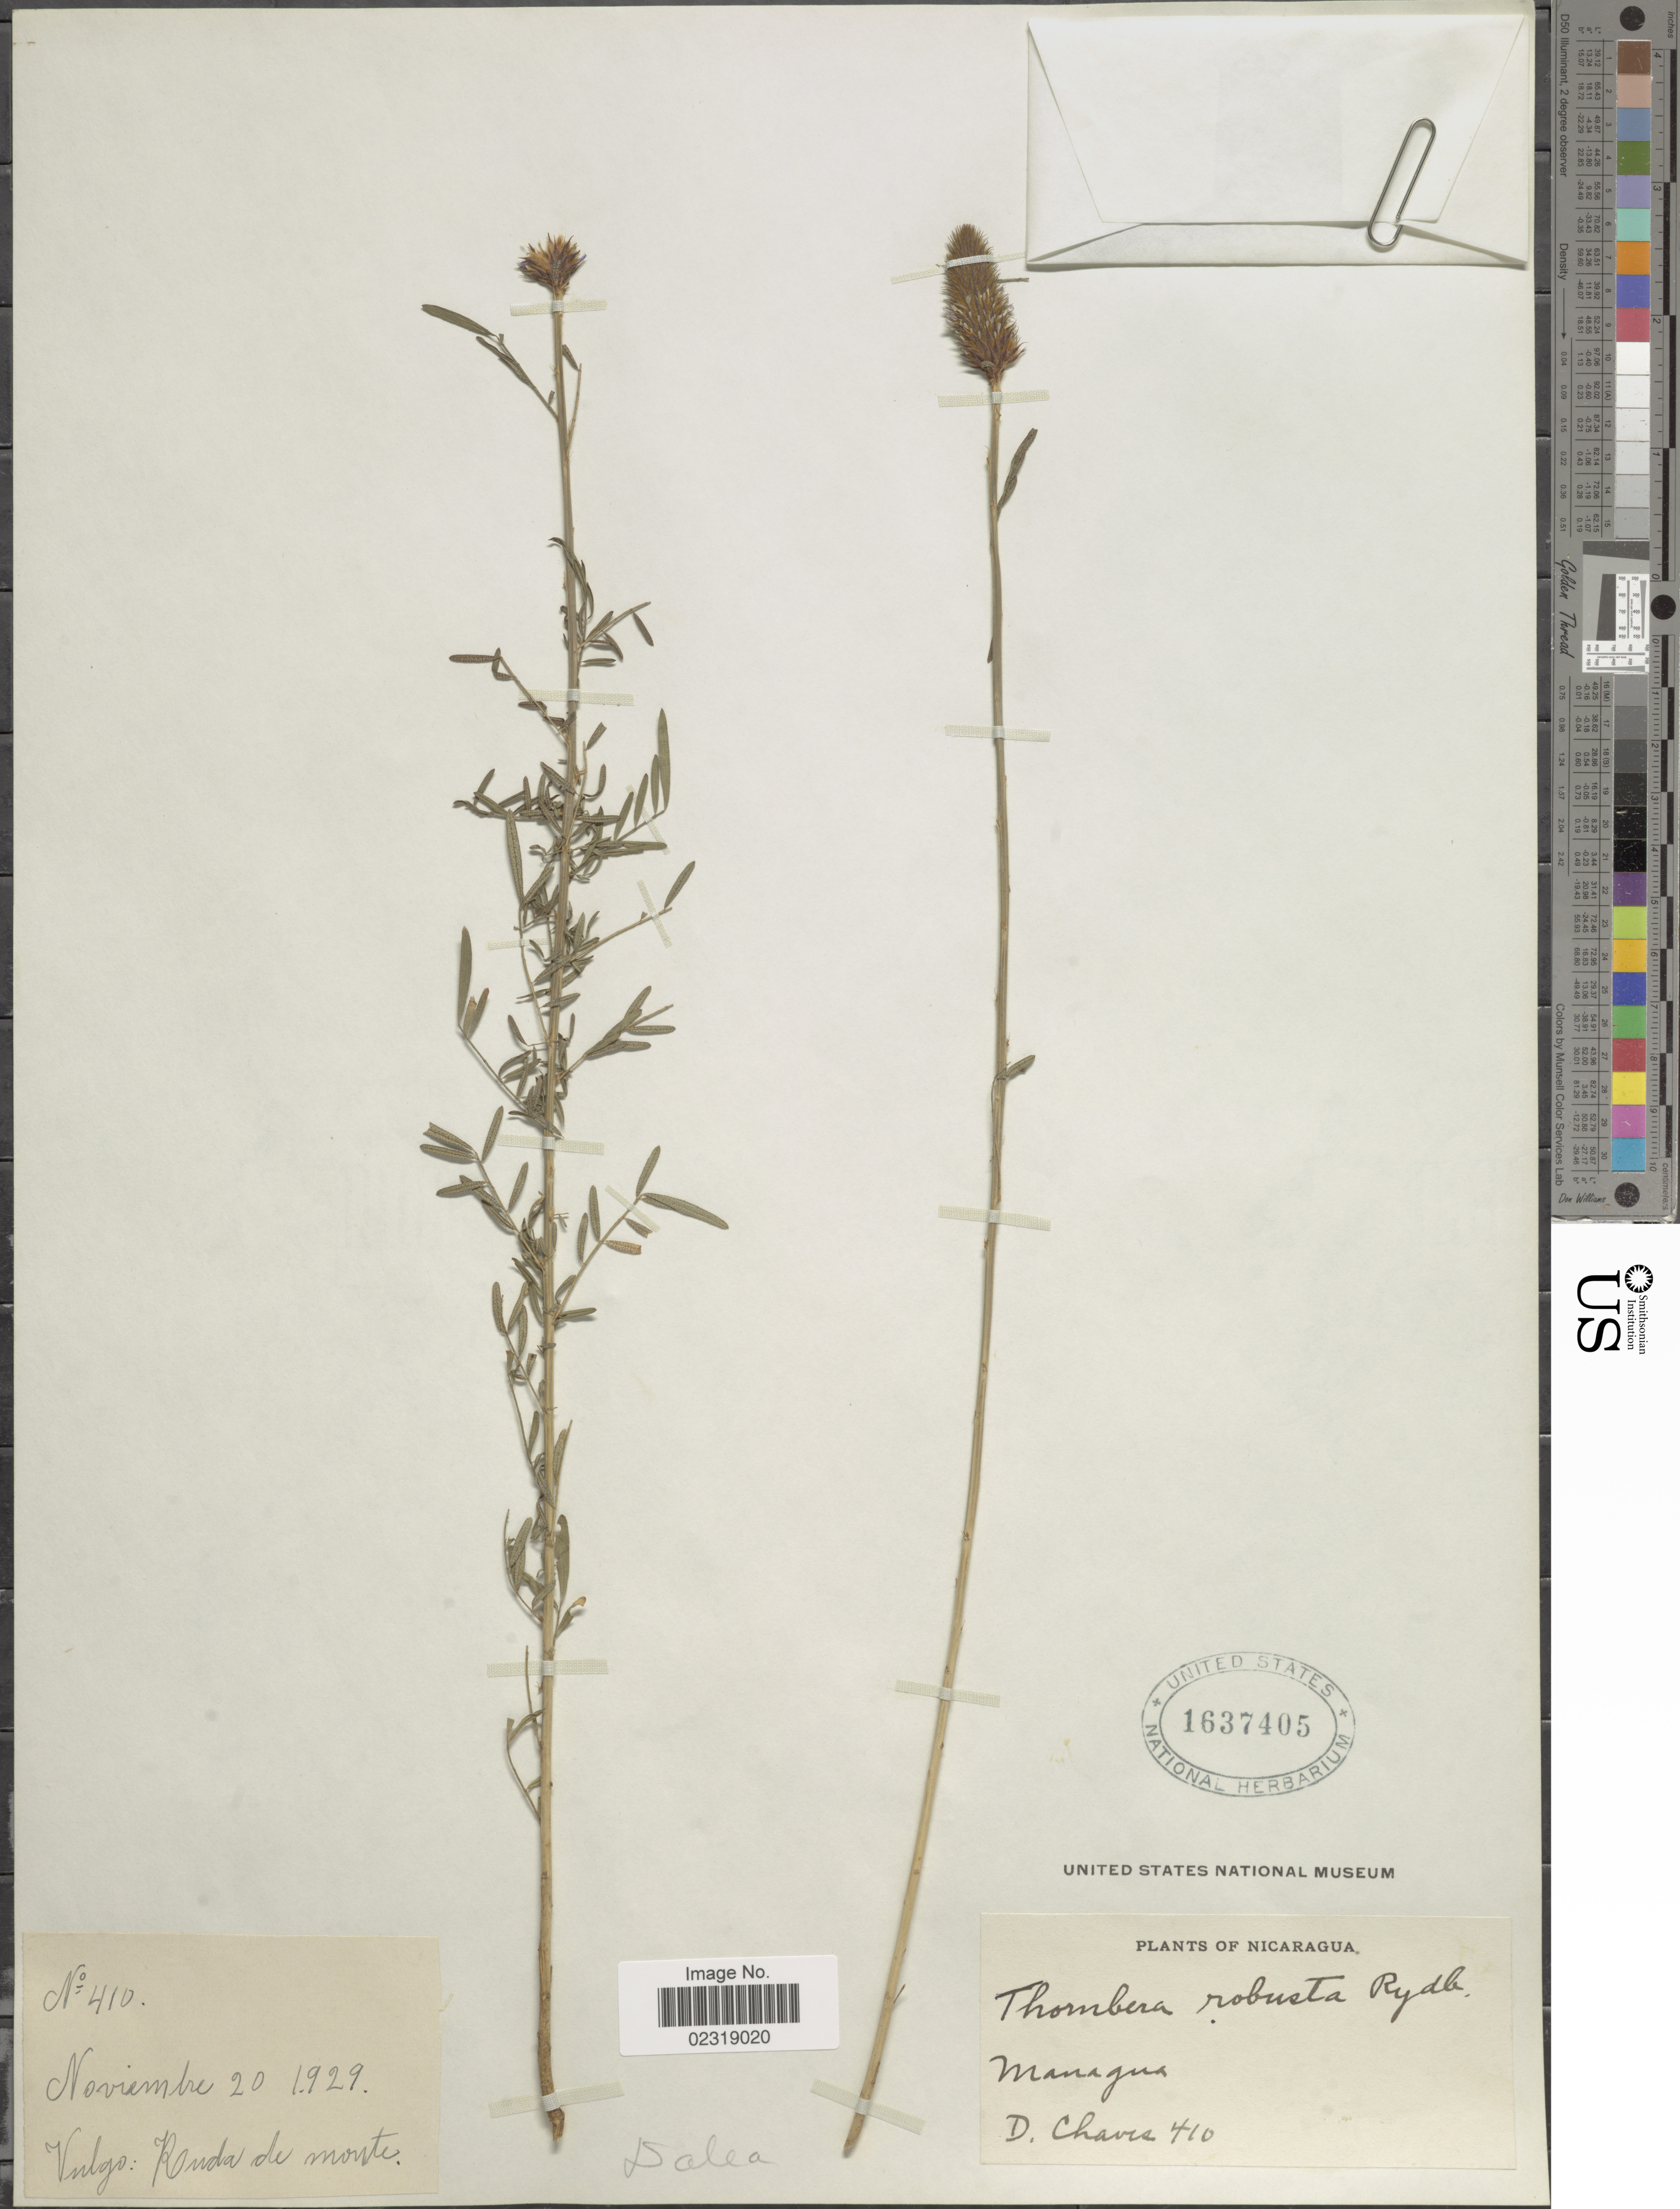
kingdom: Plantae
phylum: Tracheophyta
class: Magnoliopsida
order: Fabales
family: Fabaceae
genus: Dalea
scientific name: Dalea cliffortiana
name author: Willd.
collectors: D. Chaves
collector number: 410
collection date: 1929-10-20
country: Nicaragua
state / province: Managua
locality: Nicaragua, Managua.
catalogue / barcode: US 1637405